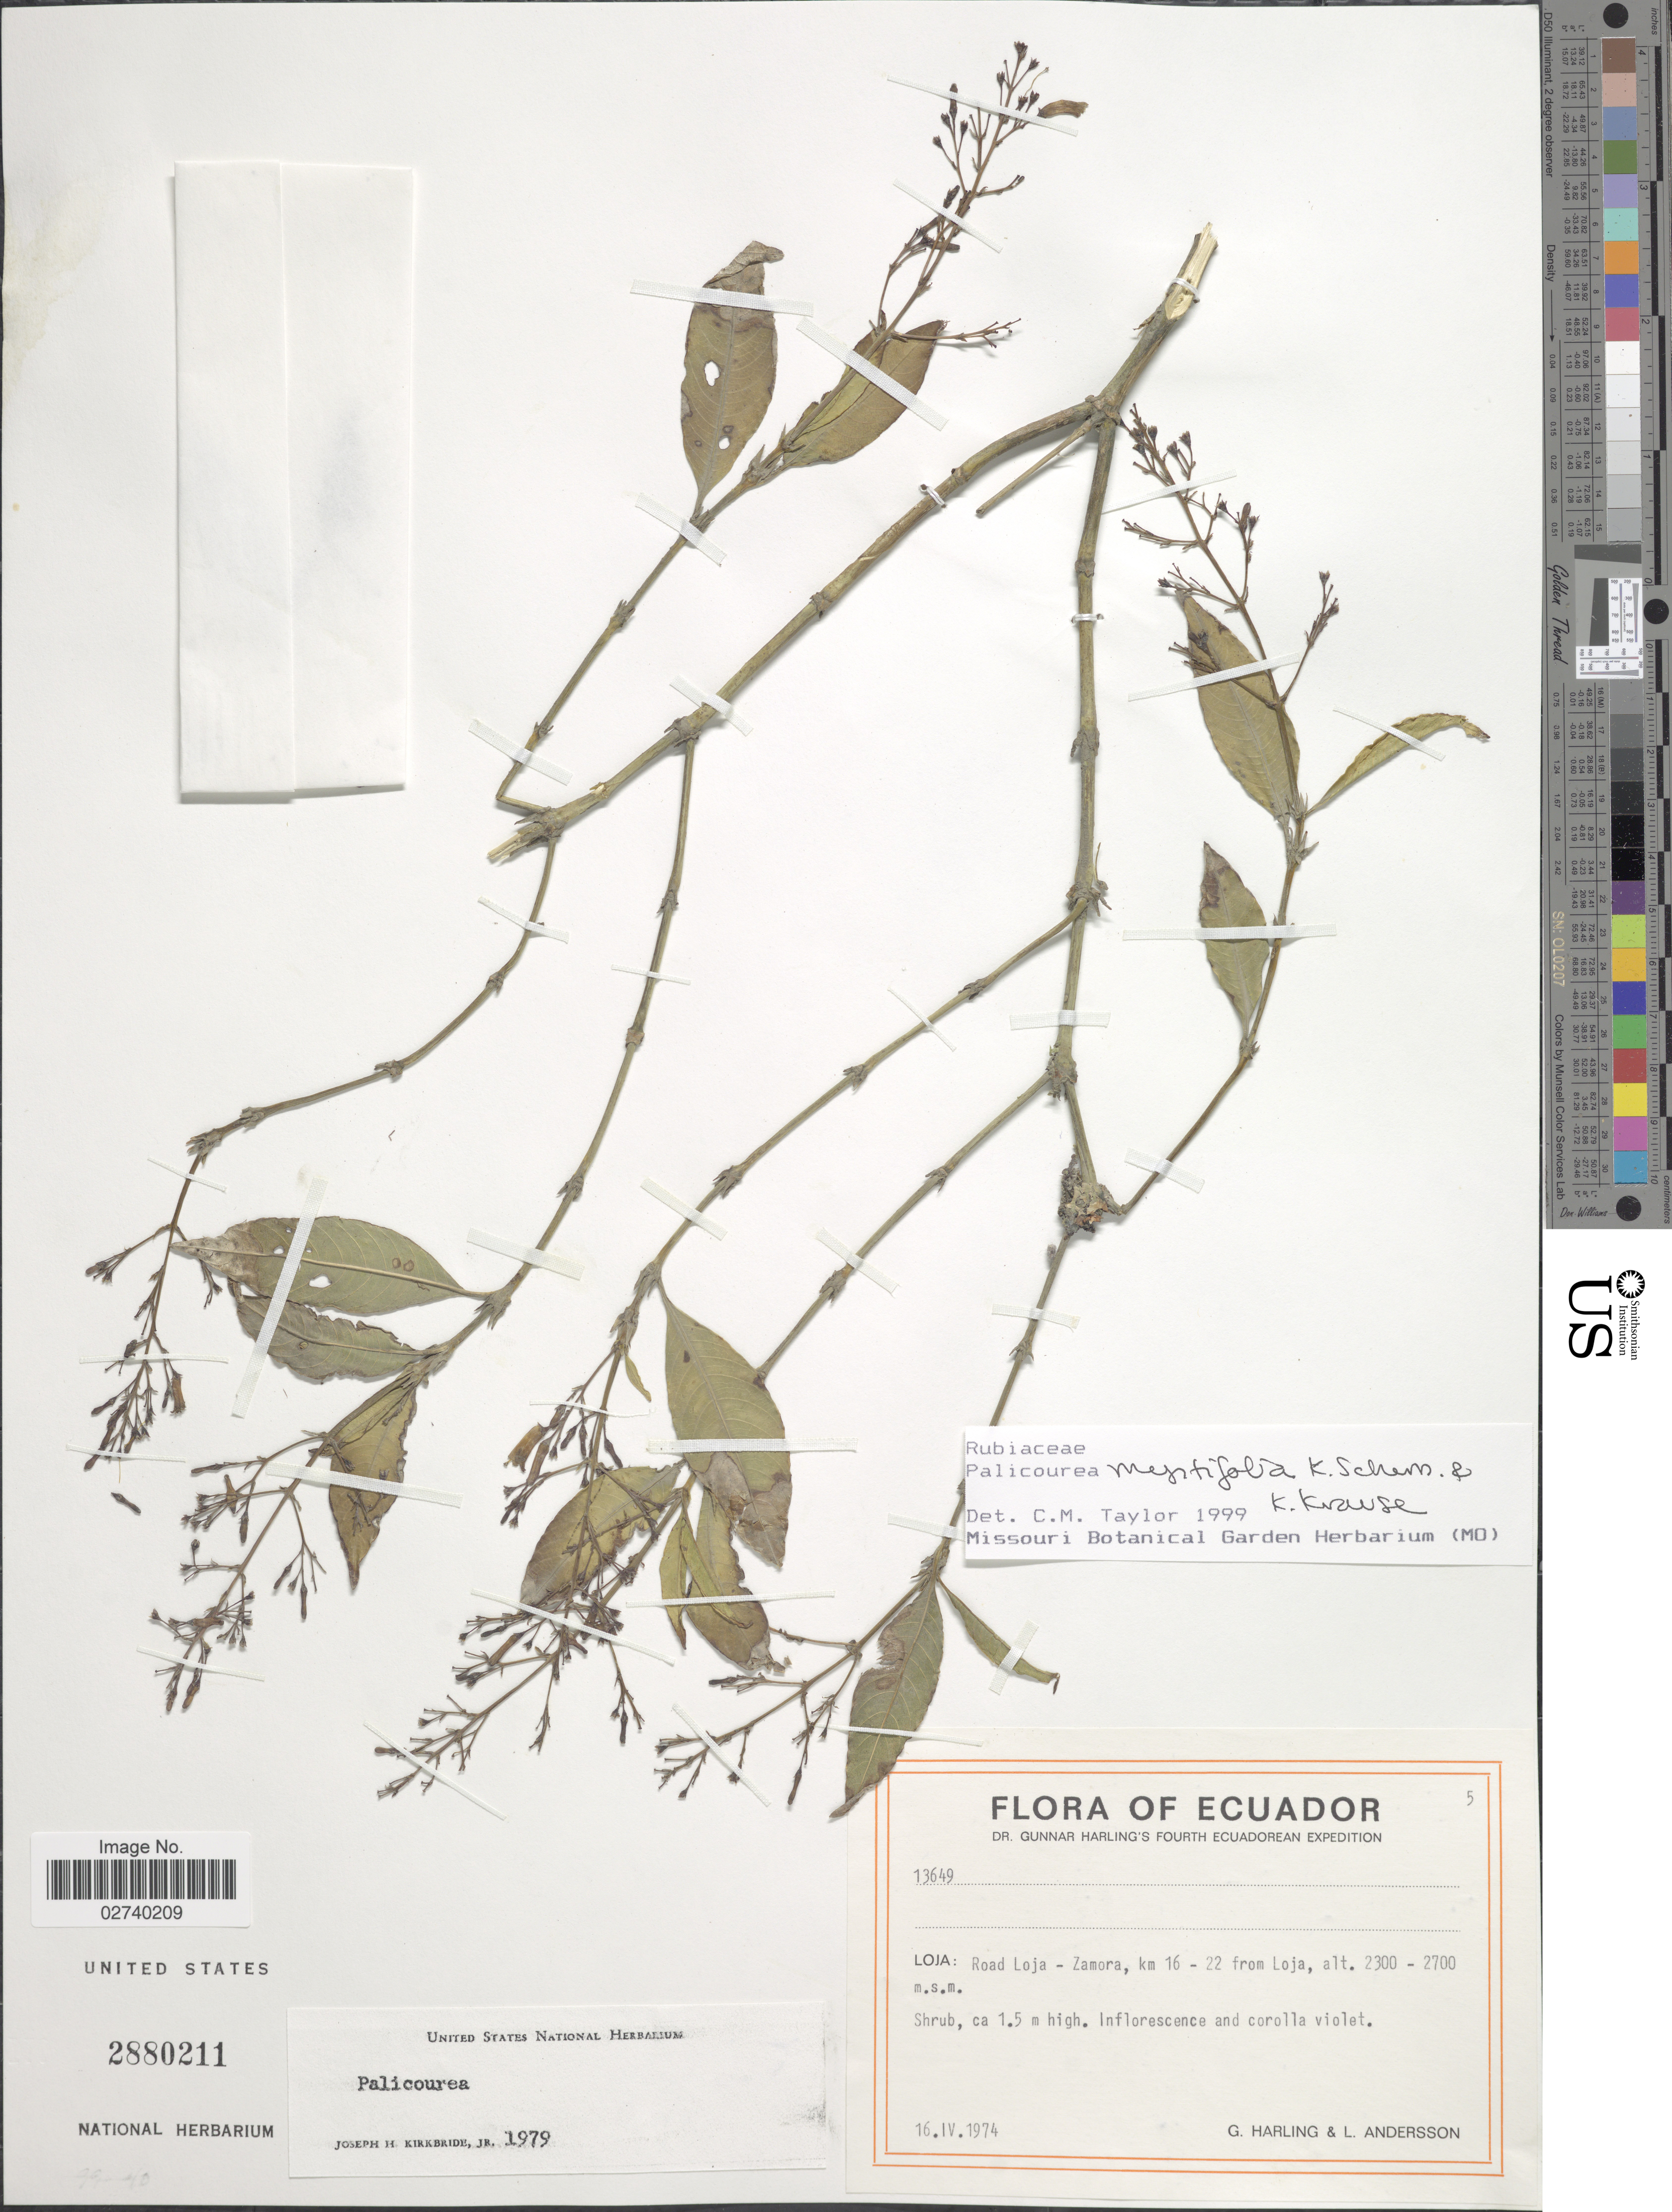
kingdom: Plantae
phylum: Tracheophyta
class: Magnoliopsida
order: Gentianales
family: Rubiaceae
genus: Palicourea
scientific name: Palicourea myrtifolia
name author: K. Schum. & K. Krause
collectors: G. Harling & L. Andersson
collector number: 13649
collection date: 1974-04-16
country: Ecuador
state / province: Loja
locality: Road Loja-Zamora, km 16-22 from Loja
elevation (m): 2300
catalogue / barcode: US 2880211